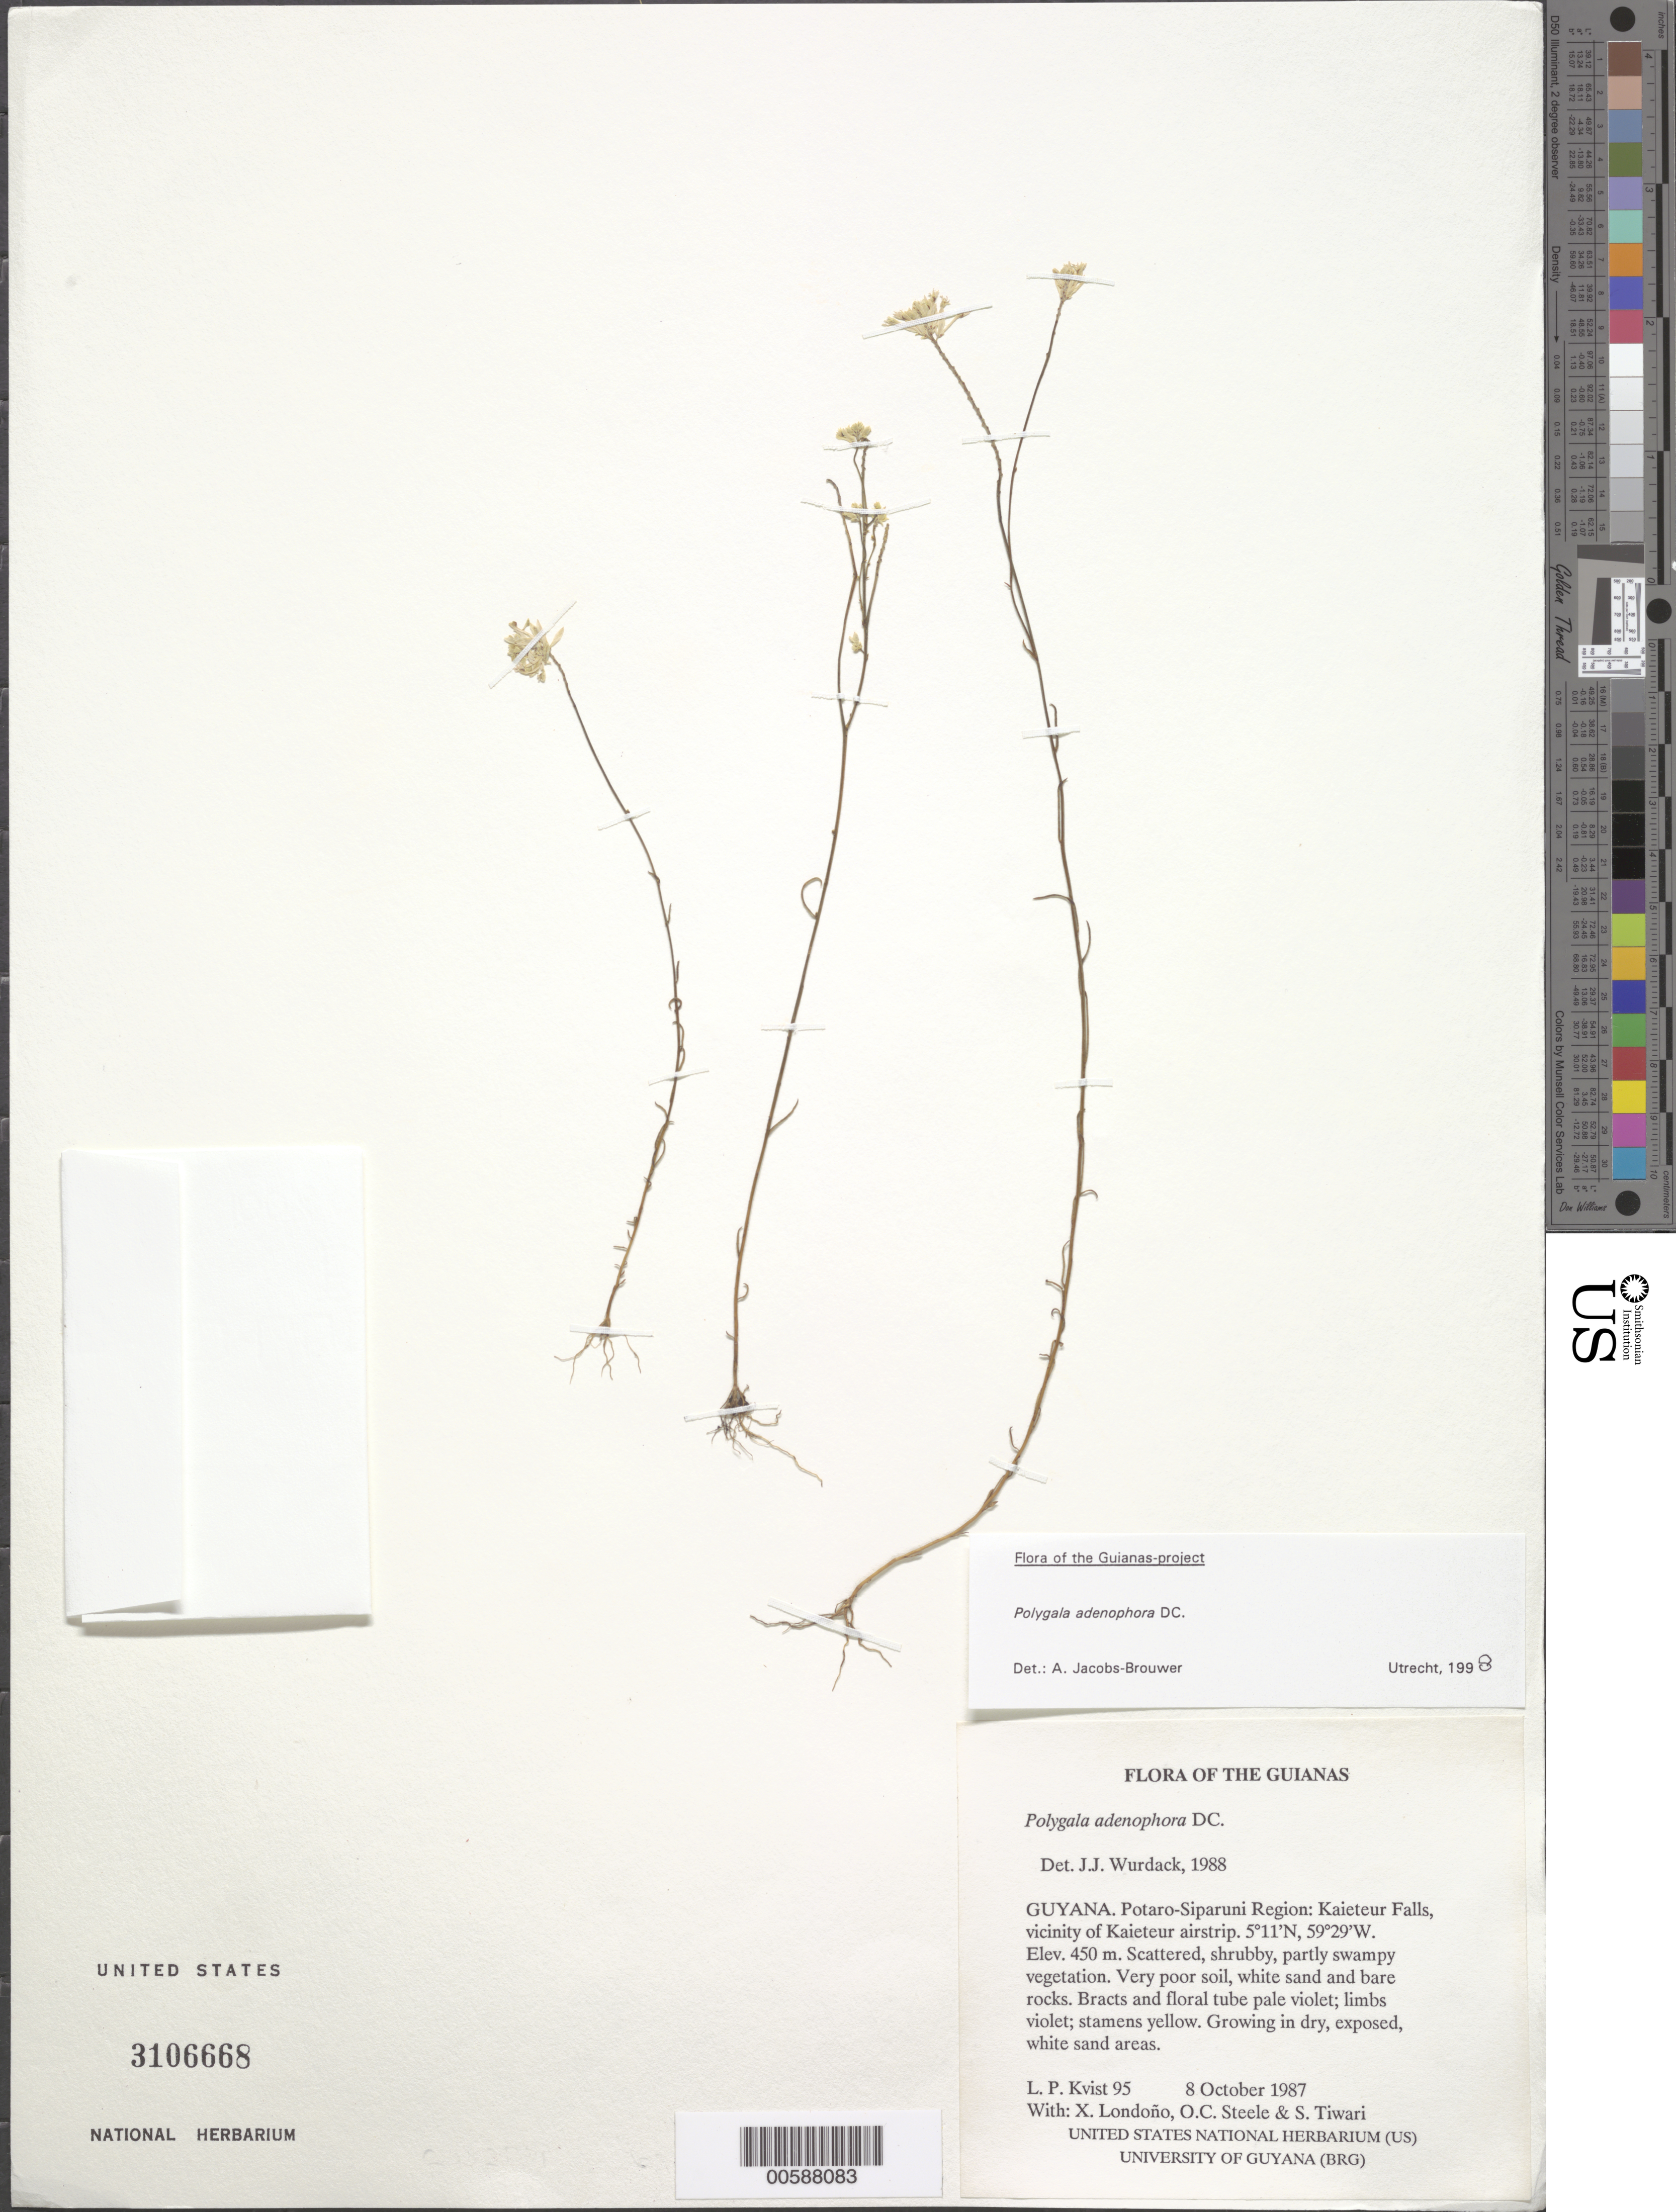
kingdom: Plantae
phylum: Tracheophyta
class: Magnoliopsida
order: Fabales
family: Polygalaceae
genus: Polygala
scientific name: Polygala adenophora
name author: DC.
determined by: Jacobs-Brouwer, A.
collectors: L. P. Kvist, X. Londoño, O. C. Steele & S. Tiwari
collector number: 95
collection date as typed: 8 October 1987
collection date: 1987-10-08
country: Guyana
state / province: Potaro-Siparuni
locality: Kaieteur Falls, vicinity of Kaieteur airstrip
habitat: Scattered, shrubby, partly swampy vegetation. Very poor soil, white sand and bare rocks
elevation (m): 450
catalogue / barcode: US 3106668